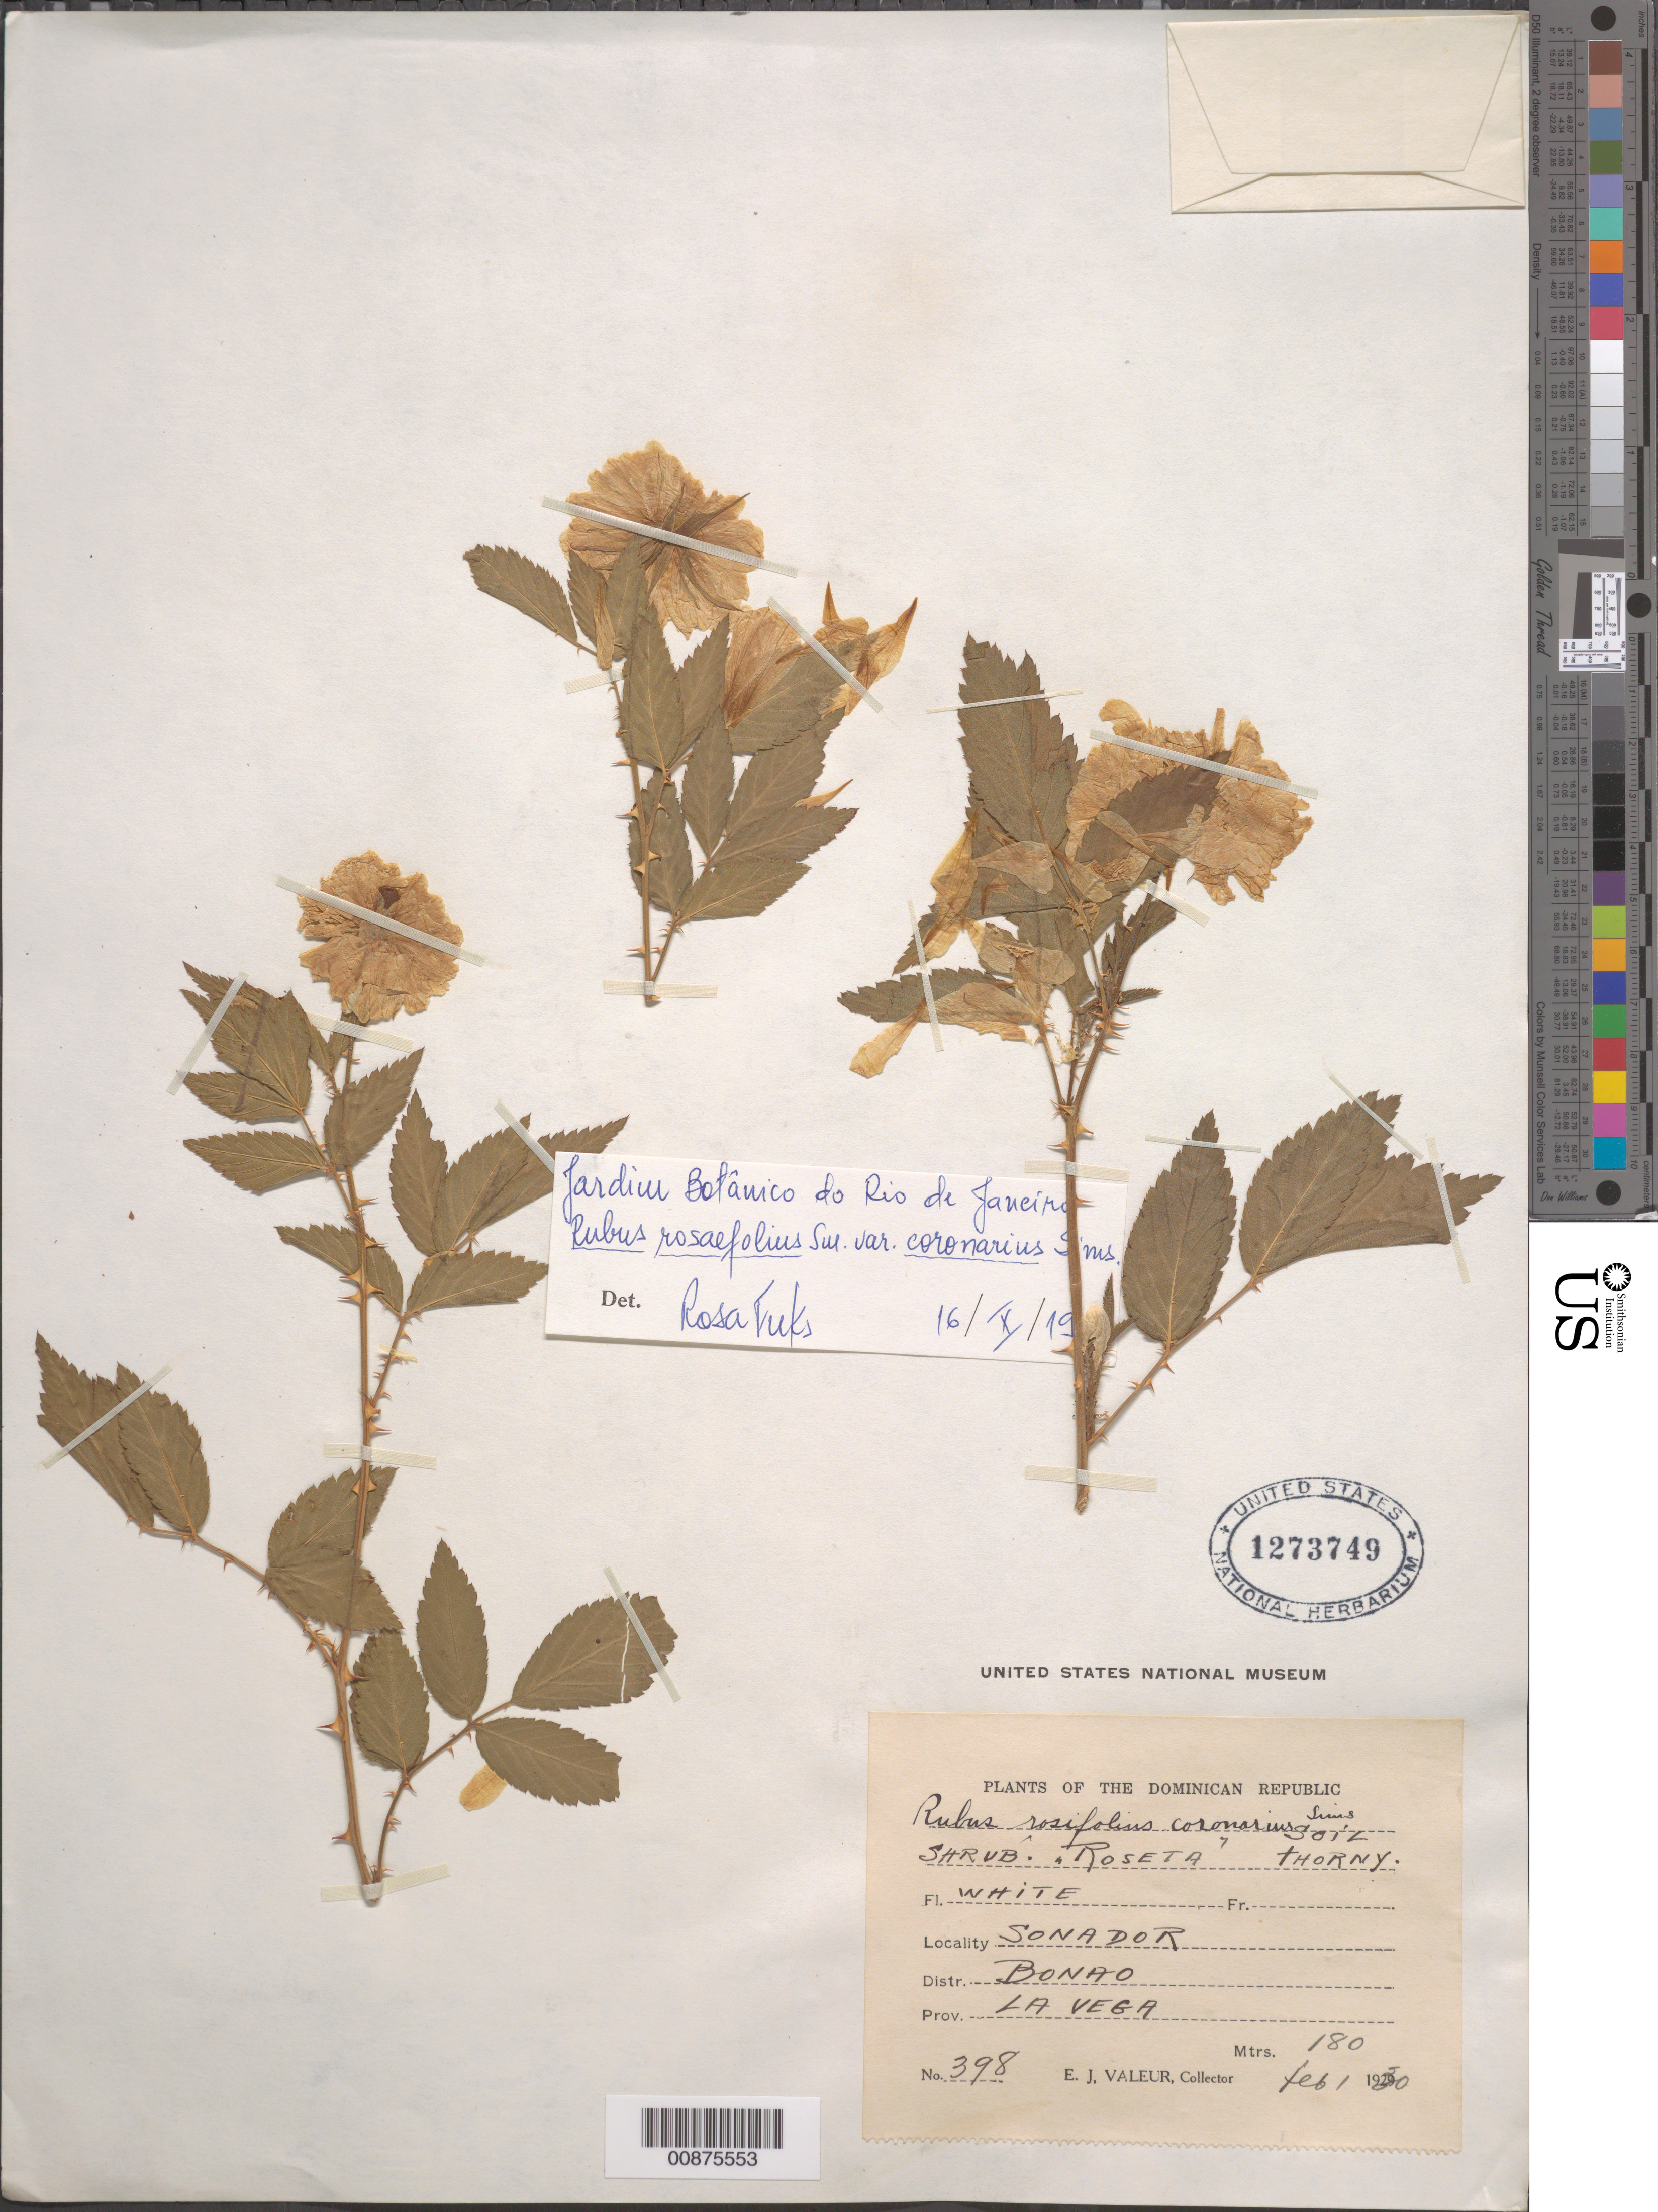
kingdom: Plantae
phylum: Tracheophyta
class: Magnoliopsida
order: Rosales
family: Rosaceae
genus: Rubus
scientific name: Rubus rosaefolius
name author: Sm.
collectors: E. Valeur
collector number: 398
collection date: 1930-02-01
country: Dominican Republic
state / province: La Vega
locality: Sonador. Distr. Bonao.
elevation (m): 180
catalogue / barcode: US 1273749